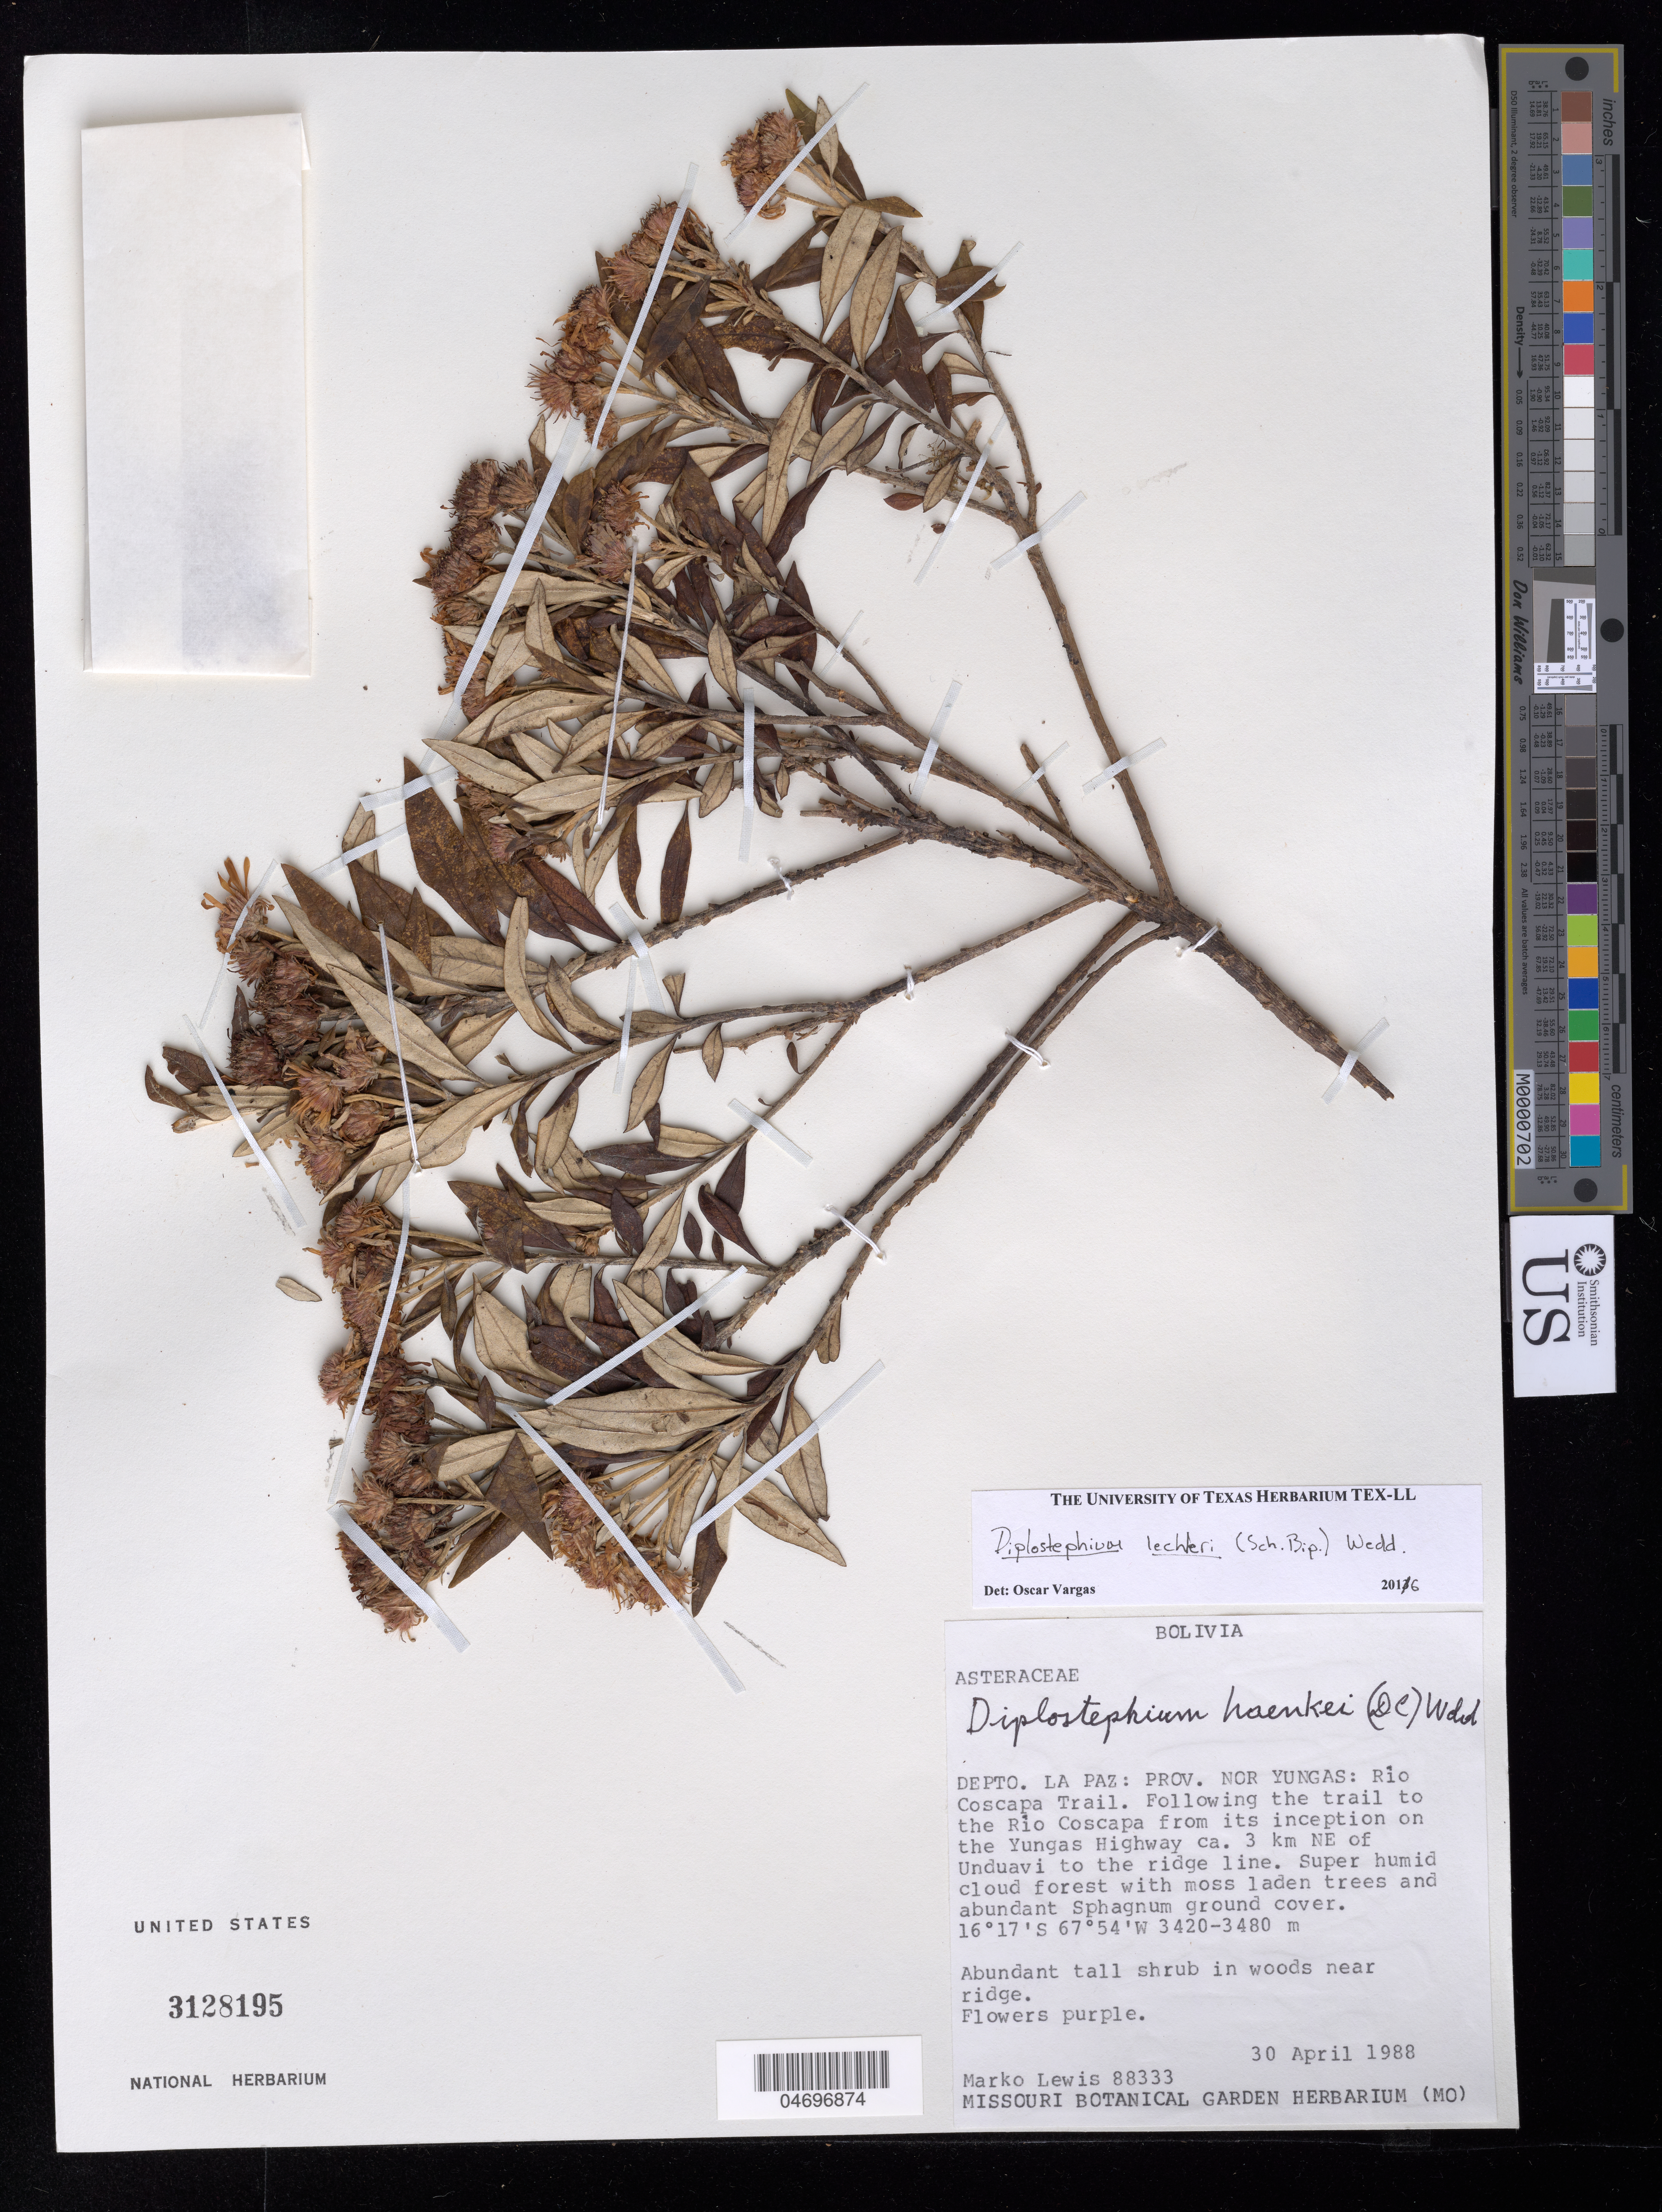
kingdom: Plantae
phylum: Tracheophyta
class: Magnoliopsida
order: Asterales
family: Asteraceae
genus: Diplostephium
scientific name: Diplostephium lechleri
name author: (Sch. Bip.) Wedd.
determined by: Vargas, Oscar M.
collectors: M. A. Lewis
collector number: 88333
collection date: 1988-04-30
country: Bolivia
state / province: La Paz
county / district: Nor Yungas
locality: Rio Coscapa Trail, Following the trail to the Rio Coscapa from its inception on the Yungas Highway 3 km NE of Unduavi to the ridge line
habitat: in woods near ridge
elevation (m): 3420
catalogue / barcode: US 3128195